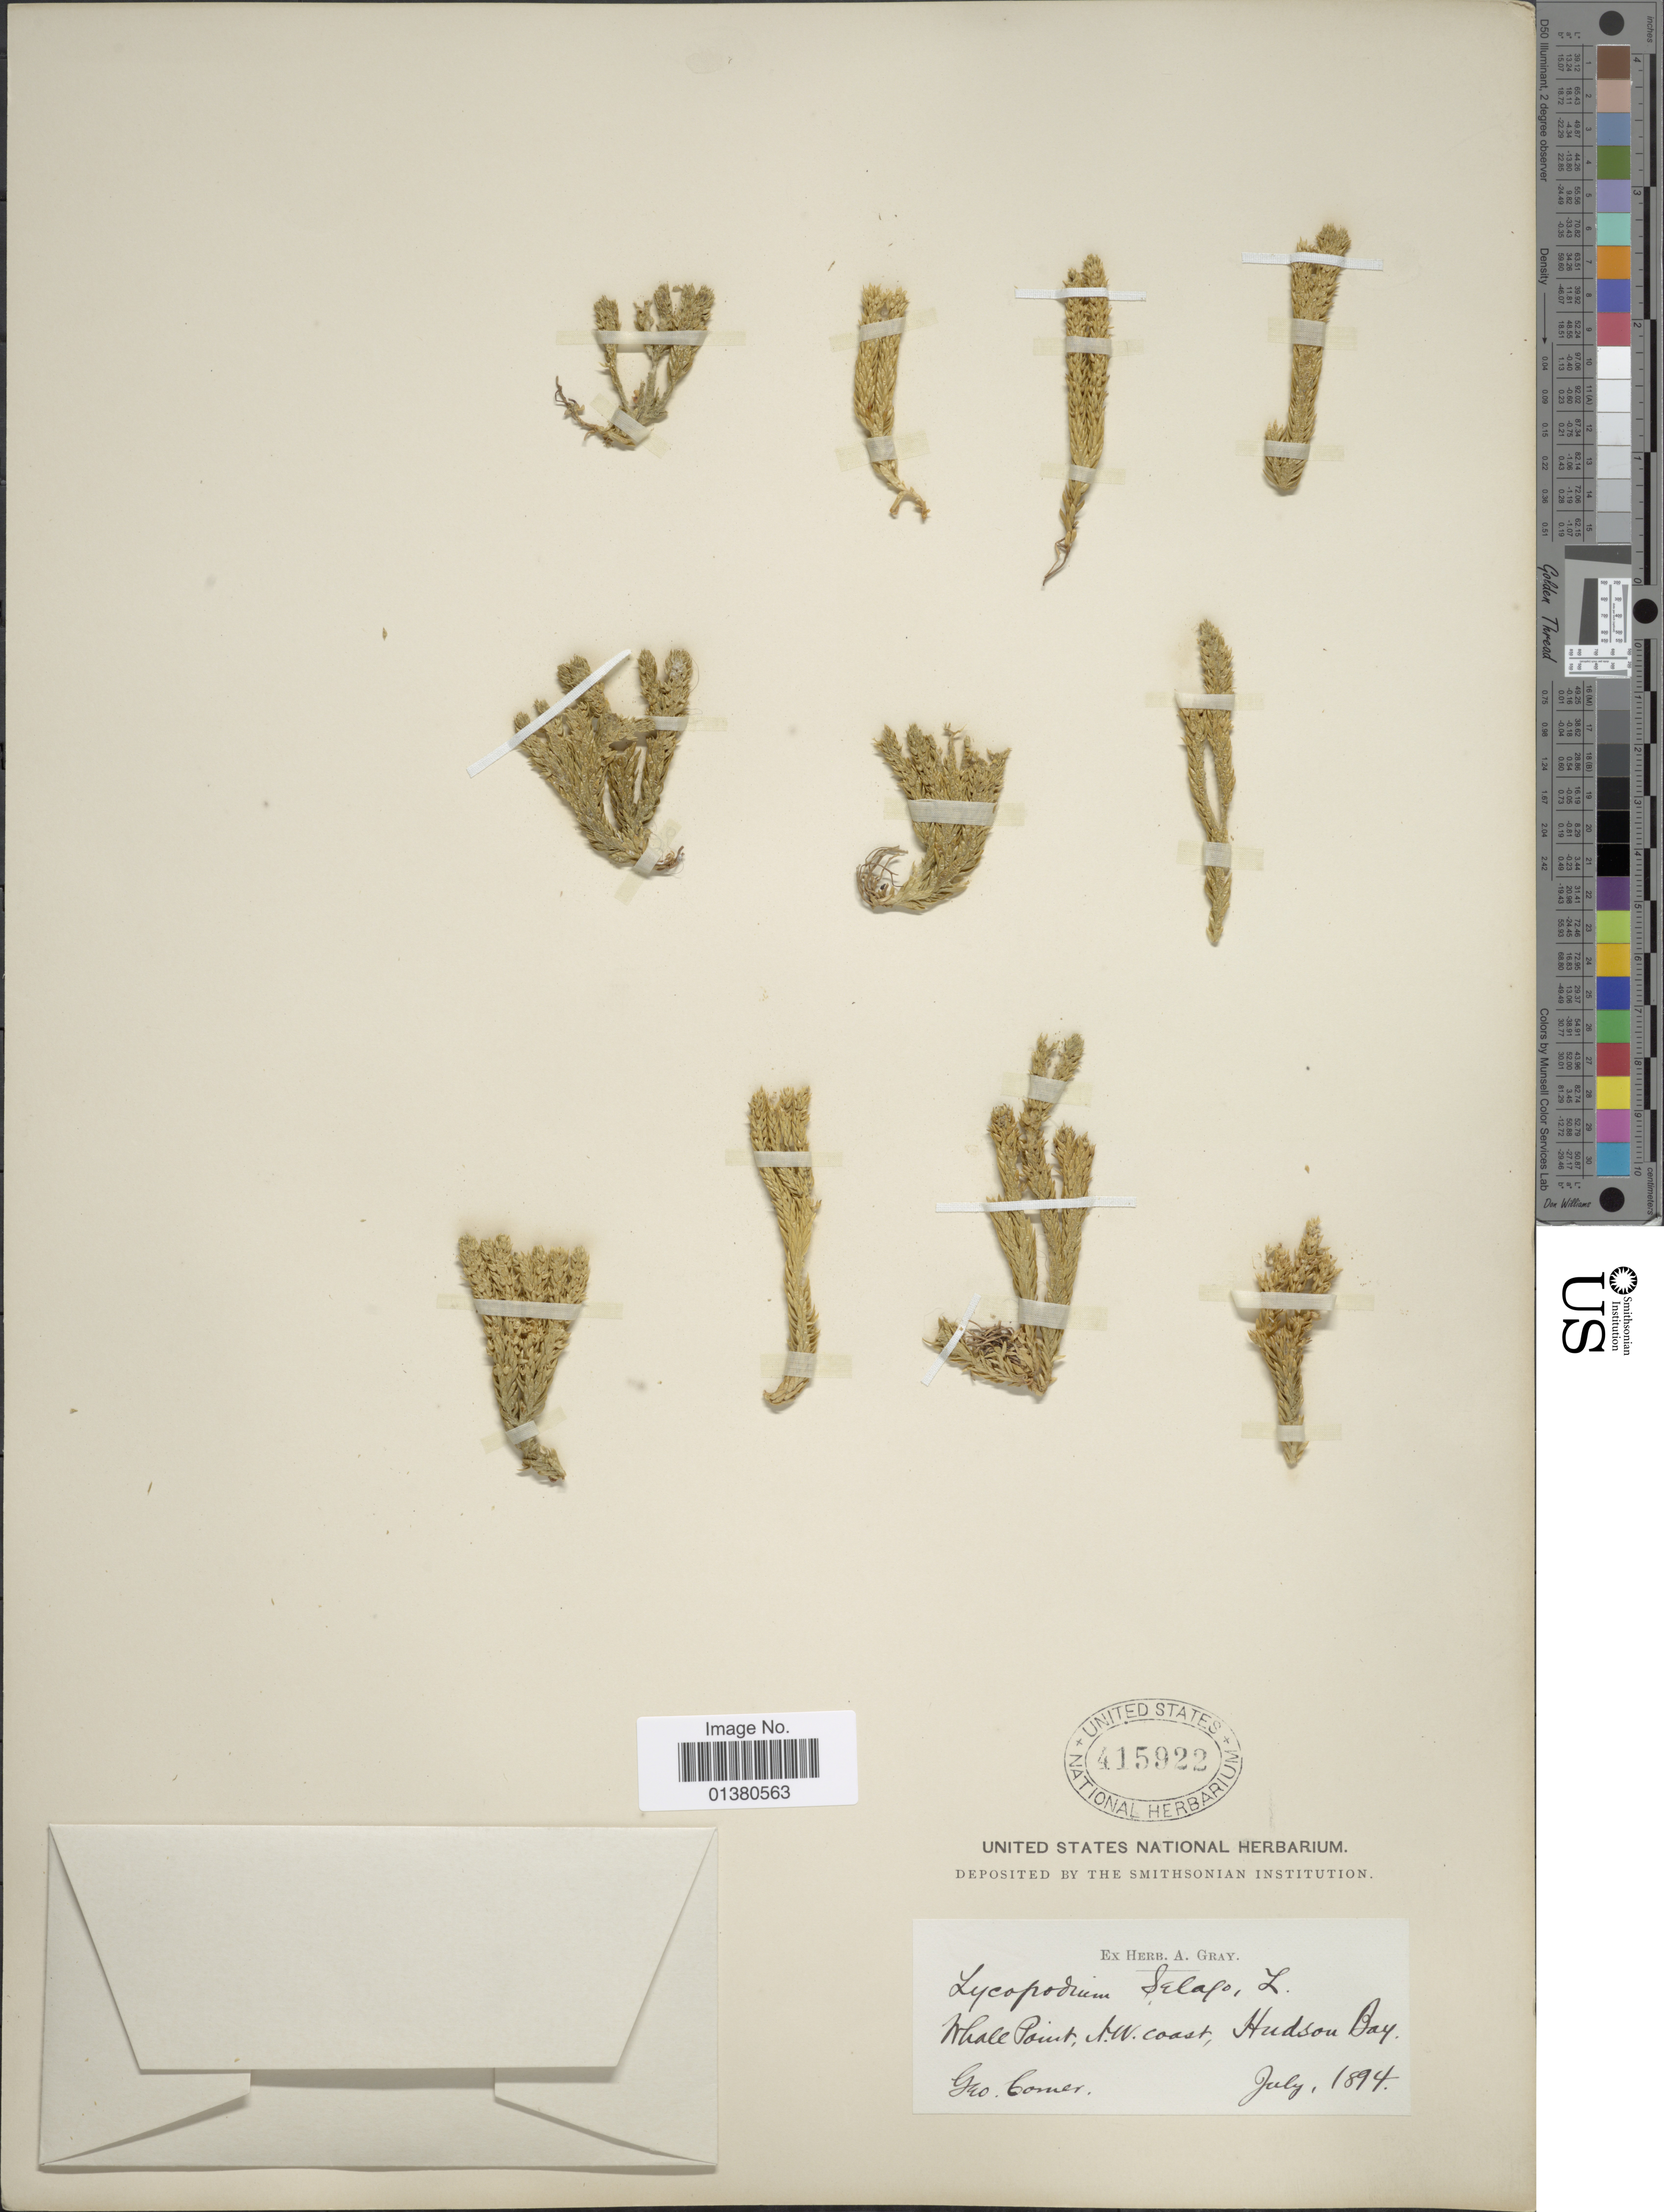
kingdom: Plantae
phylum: Tracheophyta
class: Lycopodiopsida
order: Lycopodiales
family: Lycopodiaceae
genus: Huperzia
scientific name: Huperzia selago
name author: (L.) Bernh. ex Schrank & Mart.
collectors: G. Comer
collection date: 1894-07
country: Canada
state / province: Nunavut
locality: Whale Point, N.W. Coast, Hudson Bay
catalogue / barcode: US 415922